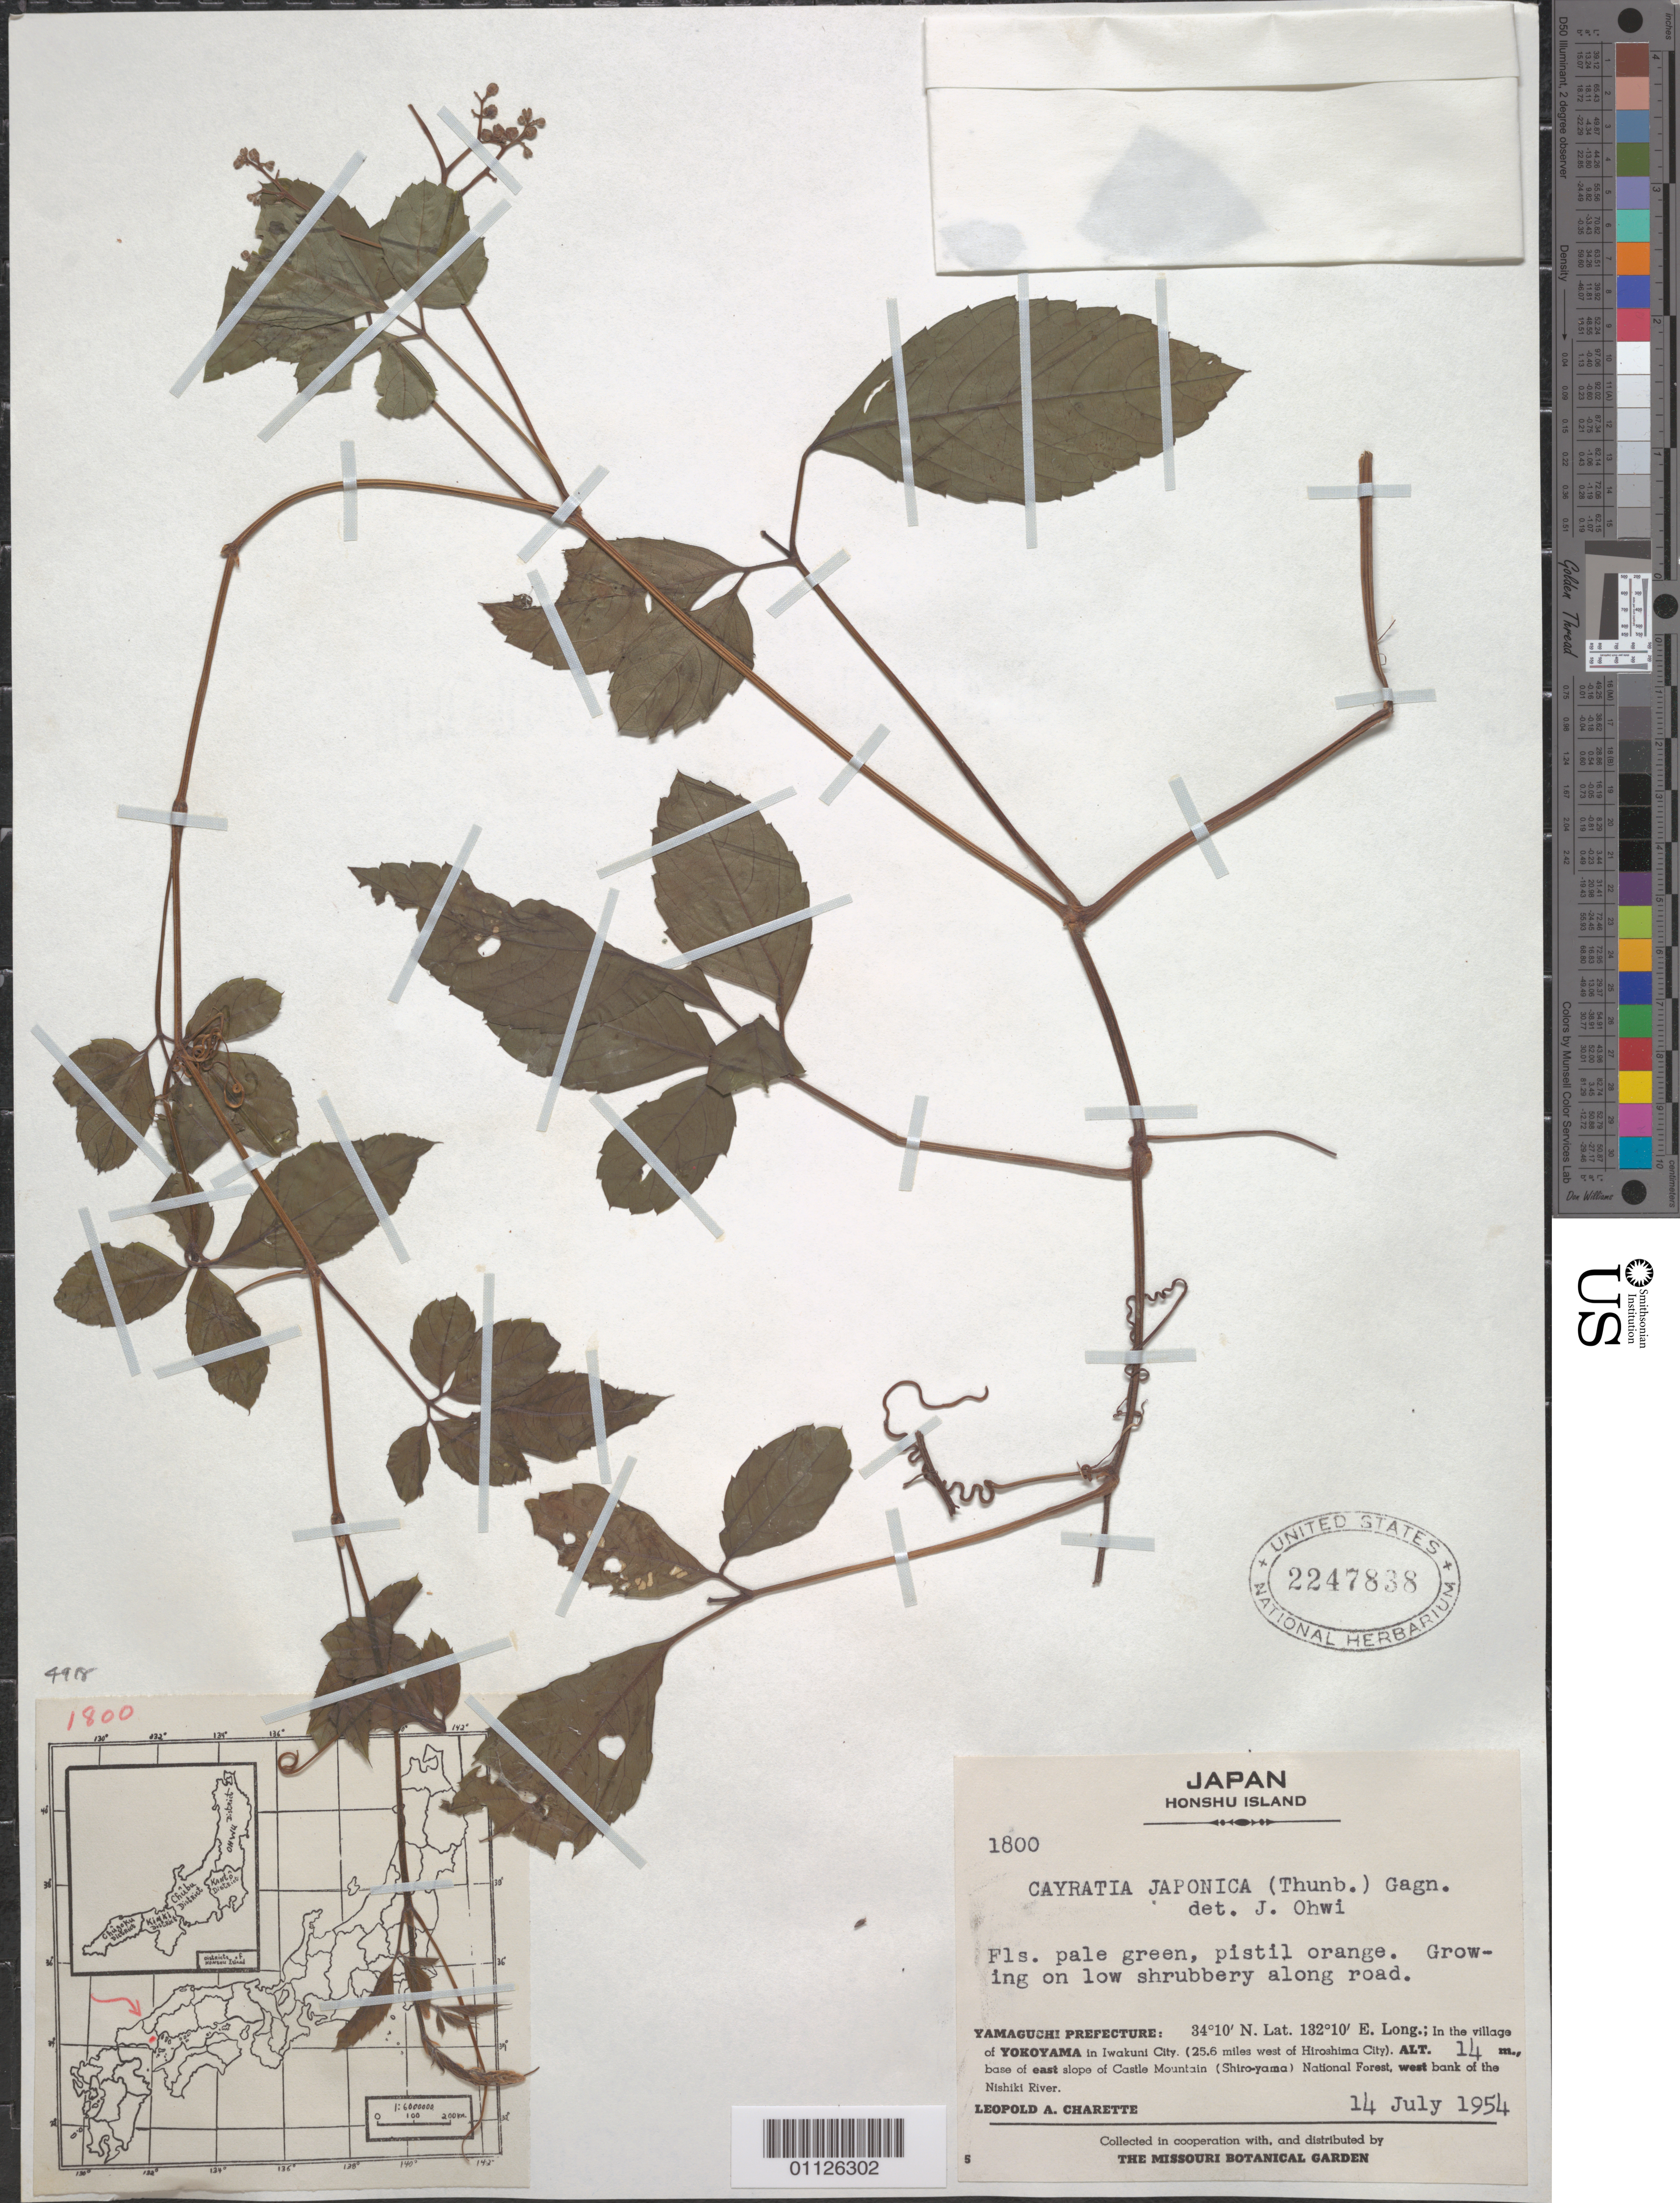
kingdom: Plantae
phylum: Tracheophyta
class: Magnoliopsida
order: Vitales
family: Vitaceae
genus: Causonis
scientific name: Causonis japonica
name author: (Thunb.) Raf.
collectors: L. A. Charette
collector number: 1800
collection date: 1954-07-14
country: Japan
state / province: Yamaguti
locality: Yamaguchi Prefecture. In the village of Yokoyama in Iwakuni City.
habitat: Growing on low shrubbery along road.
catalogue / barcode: US 2247838